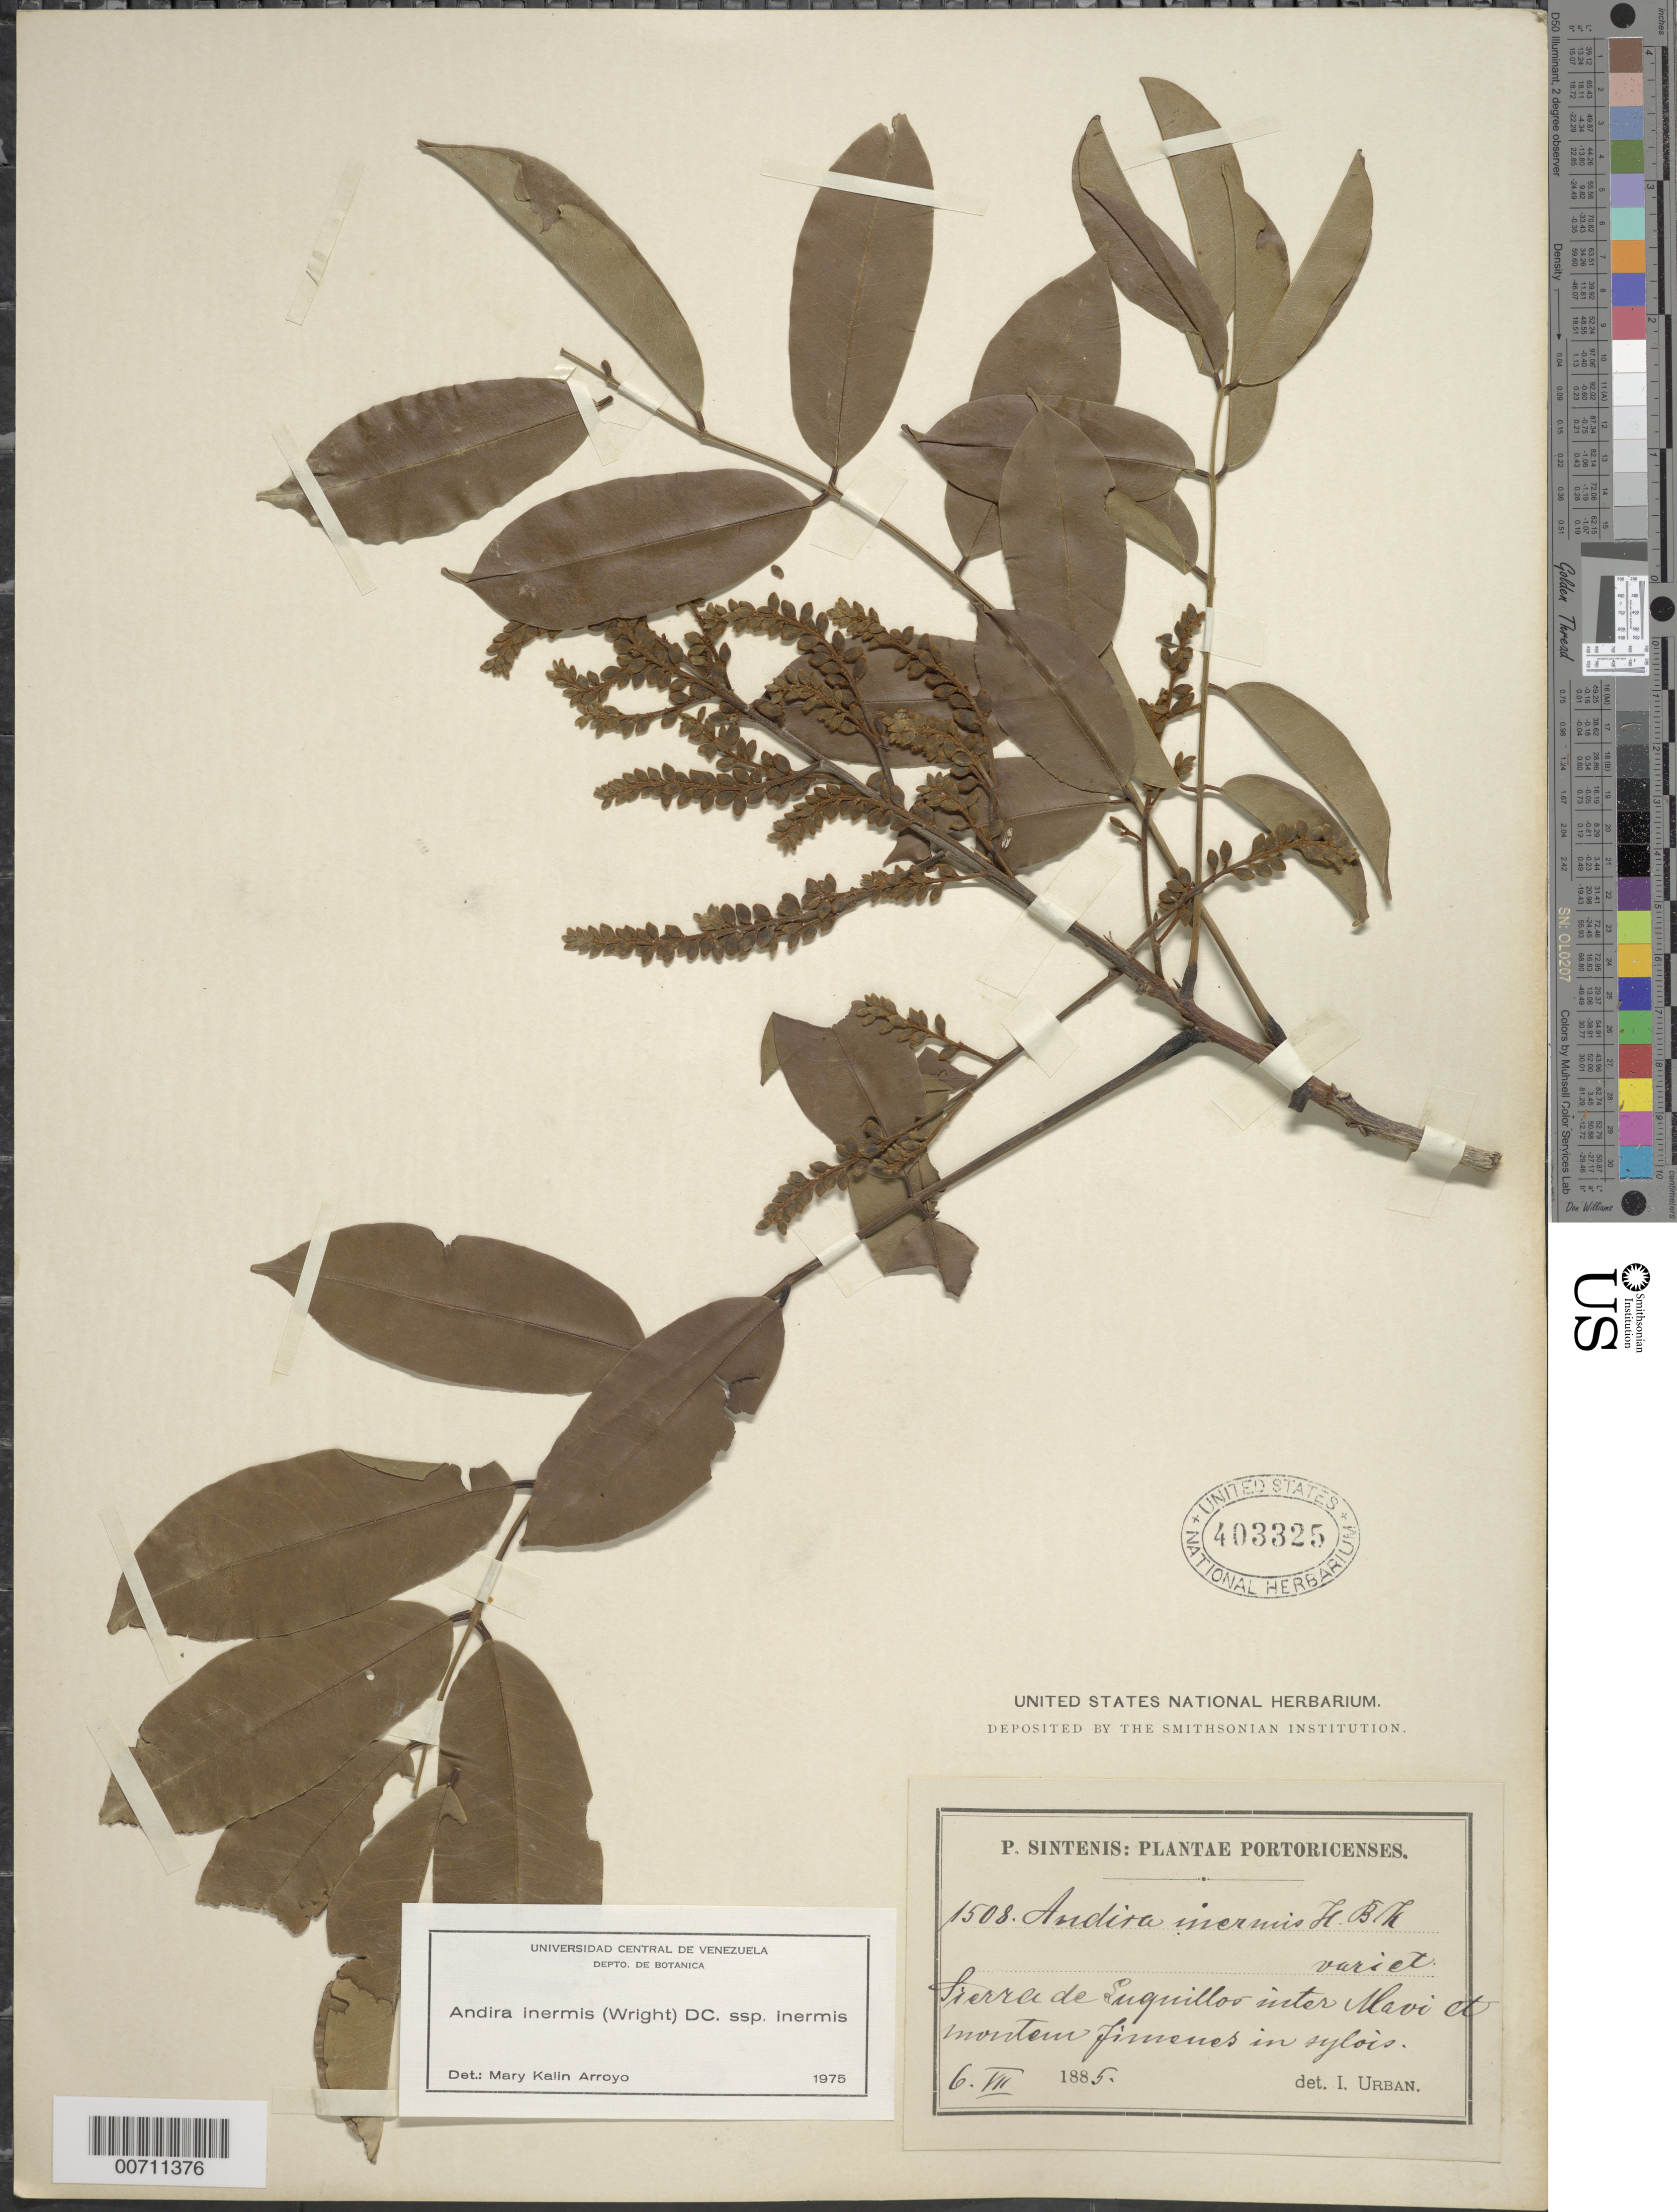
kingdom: Plantae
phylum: Tracheophyta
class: Magnoliopsida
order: Fabales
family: Fabaceae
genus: Andira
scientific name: Andira inermis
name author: (W. Wright) Kunth ex DC.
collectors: P. Sintenis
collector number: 1508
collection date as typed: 06 Jul 1885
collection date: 1885-07-06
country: Puerto Rico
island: Greater Antilles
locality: Sierra de Luquillos inter Mavi et montem Jimenes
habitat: In sylvis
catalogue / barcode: US 403325